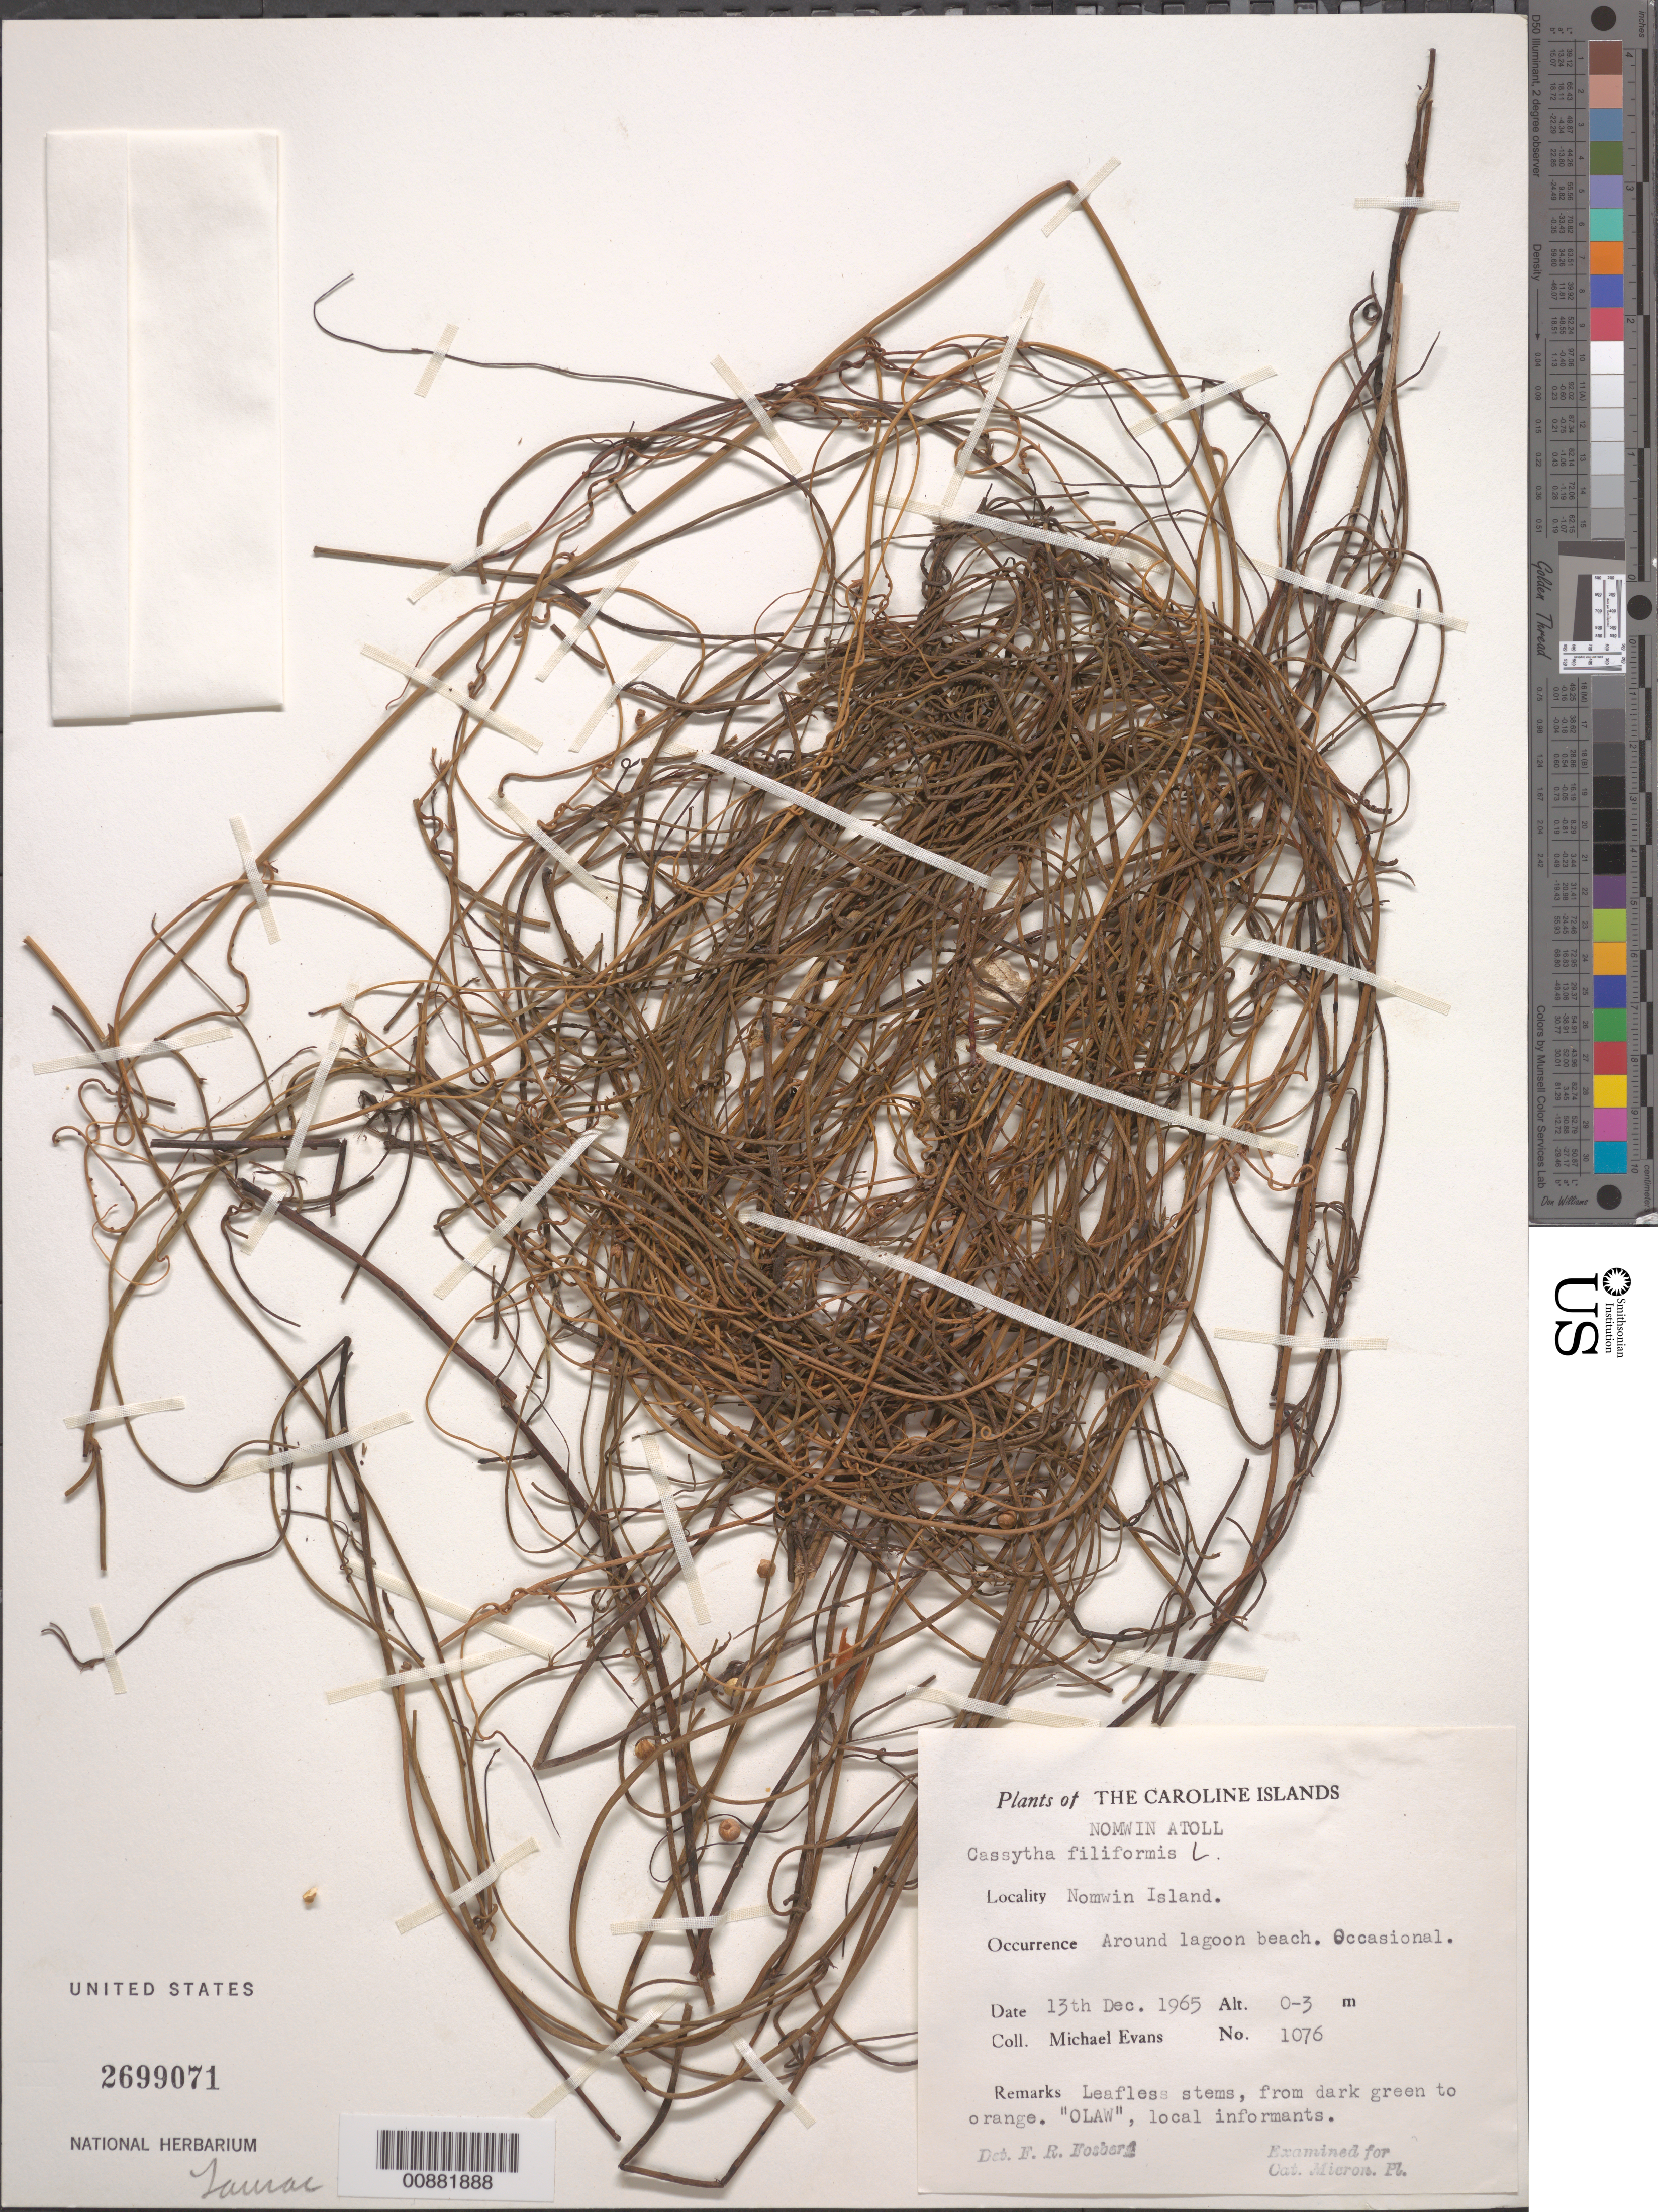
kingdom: Plantae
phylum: Tracheophyta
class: Magnoliopsida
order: Laurales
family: Lauraceae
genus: Cassytha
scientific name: Cassytha filiformis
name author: L.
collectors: M. Evans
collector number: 1076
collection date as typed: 13 Dec 1965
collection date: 1965-12-13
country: Micronesia, Federated States of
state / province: Truk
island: Nomwin Atoll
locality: Nomwin Islet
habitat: Around lagoon beach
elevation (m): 0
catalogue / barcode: US 2699071